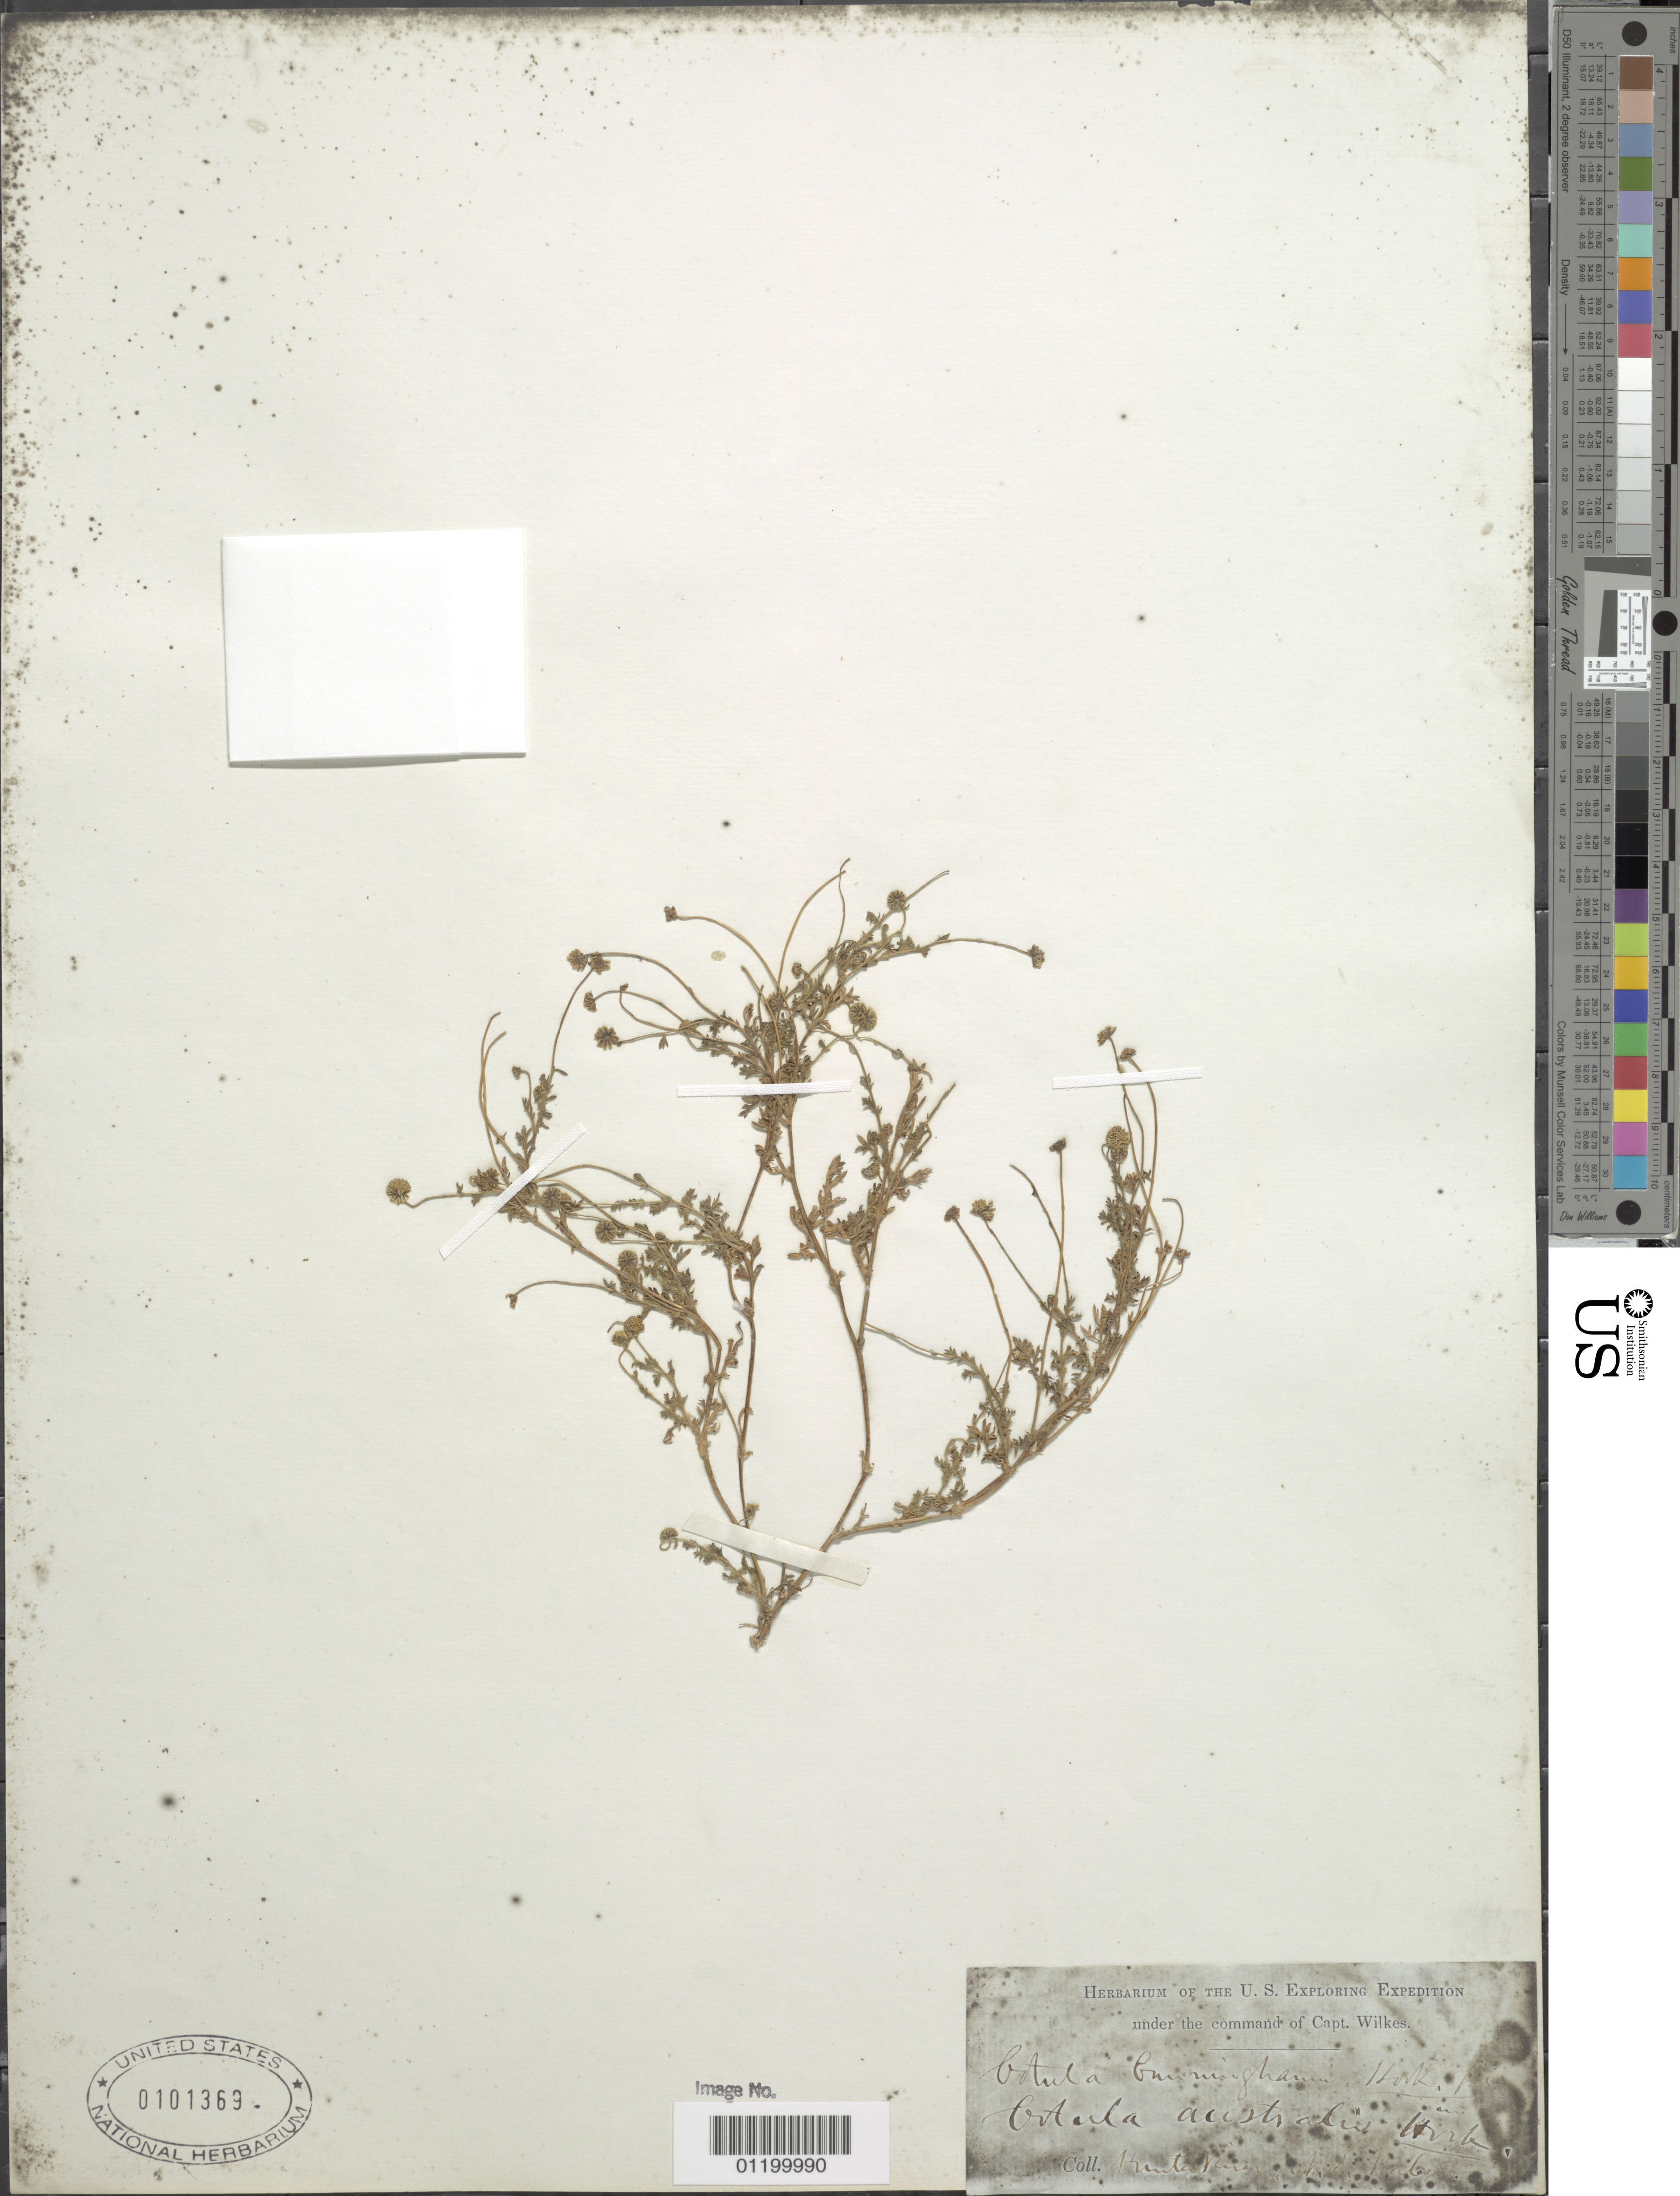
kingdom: Plantae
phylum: Tracheophyta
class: Magnoliopsida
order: Asterales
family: Asteraceae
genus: Cotula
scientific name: Cotula australis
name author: (Sieber ex Spreng.) Hook. f.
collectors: Wilkes Explor. Exped.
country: United States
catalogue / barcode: US 101369